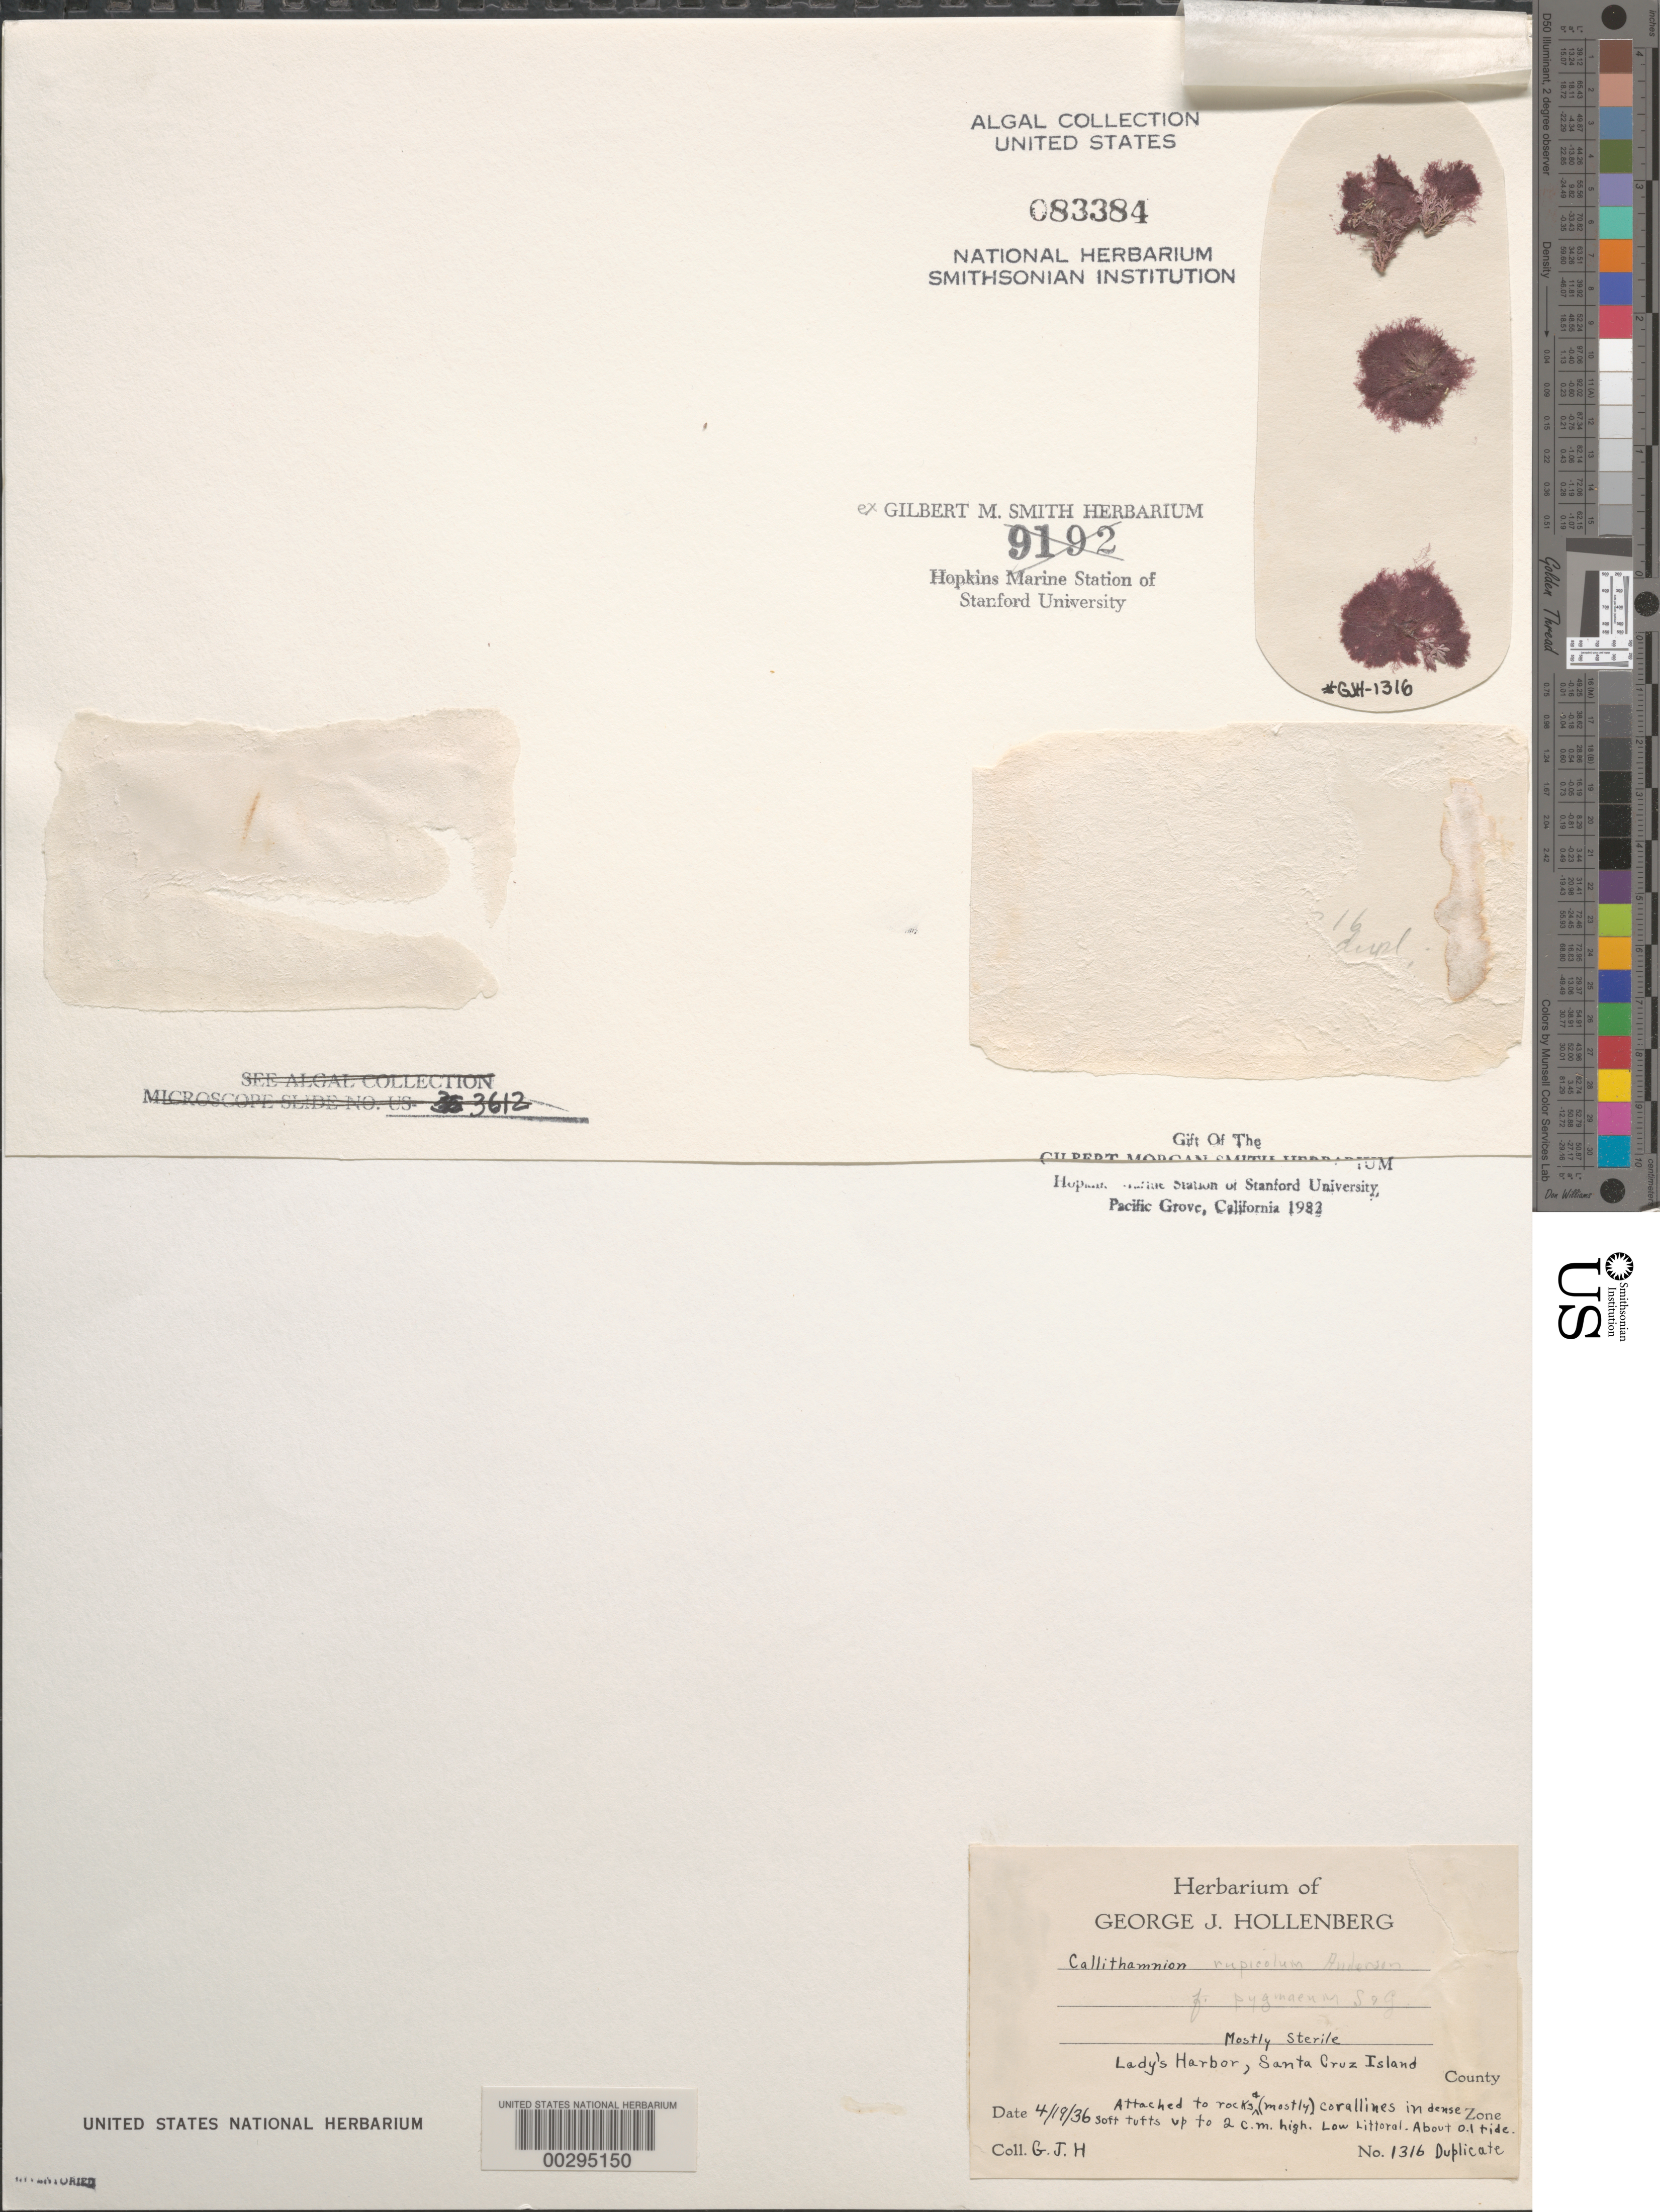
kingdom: Plantae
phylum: Rhodophyta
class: Florideophyceae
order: Ceramiales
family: Callithamniaceae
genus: Callithamnion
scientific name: Callithamnion rupicolum f. pygmaeum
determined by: Hollenberg, George J.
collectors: G. Hollenberg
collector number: GJH 1316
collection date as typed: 19 Apr 1936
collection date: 1936-04-19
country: United States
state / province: California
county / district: Santa Barbara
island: Santa Cruz Island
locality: Lady's Harbor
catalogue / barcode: US 83384